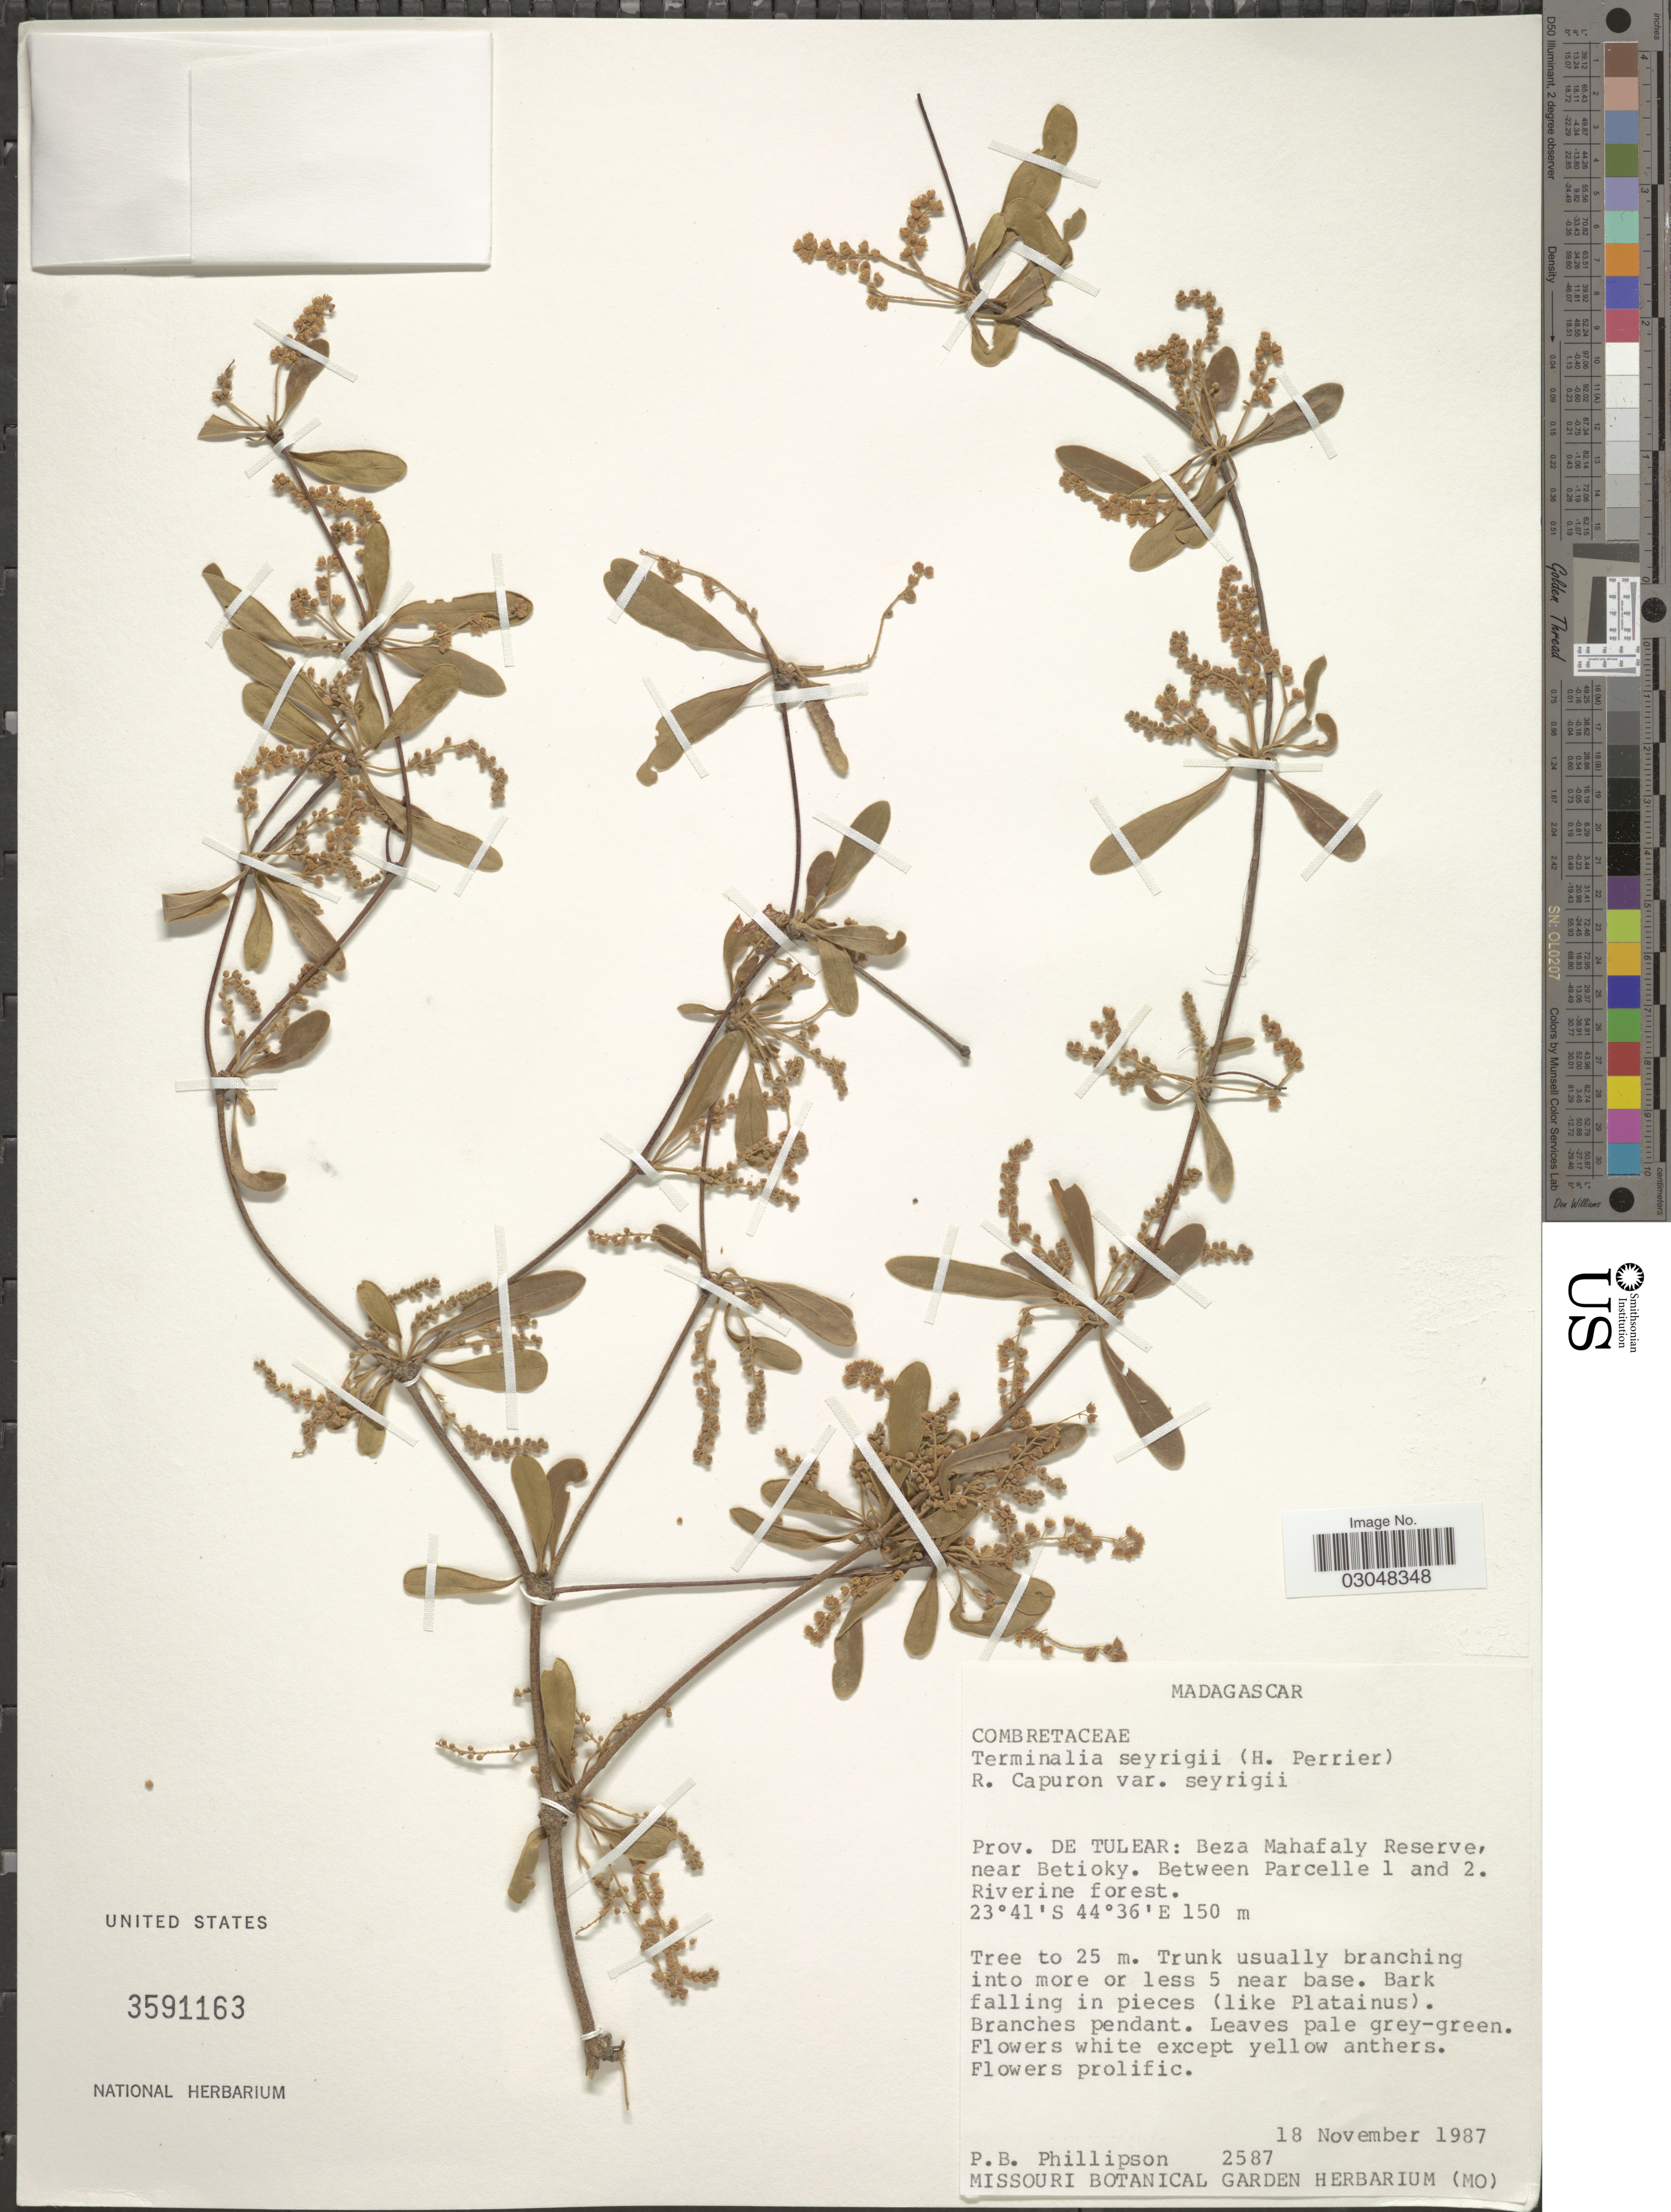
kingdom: Plantae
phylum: Tracheophyta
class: Magnoliopsida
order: Myrtales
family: Combretaceae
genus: Terminalia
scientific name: Terminalia seyrigii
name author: (H. Perrier) Capuron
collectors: P. B. Phillipson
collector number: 2587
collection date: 1987-11-18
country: Madagascar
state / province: Atsimo-Andrefana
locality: Prov. de Tulear: Beza Mahafaly Reserve, near Betioky. Betwee Parcelle 1 and 2.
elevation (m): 150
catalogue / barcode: US 3591163